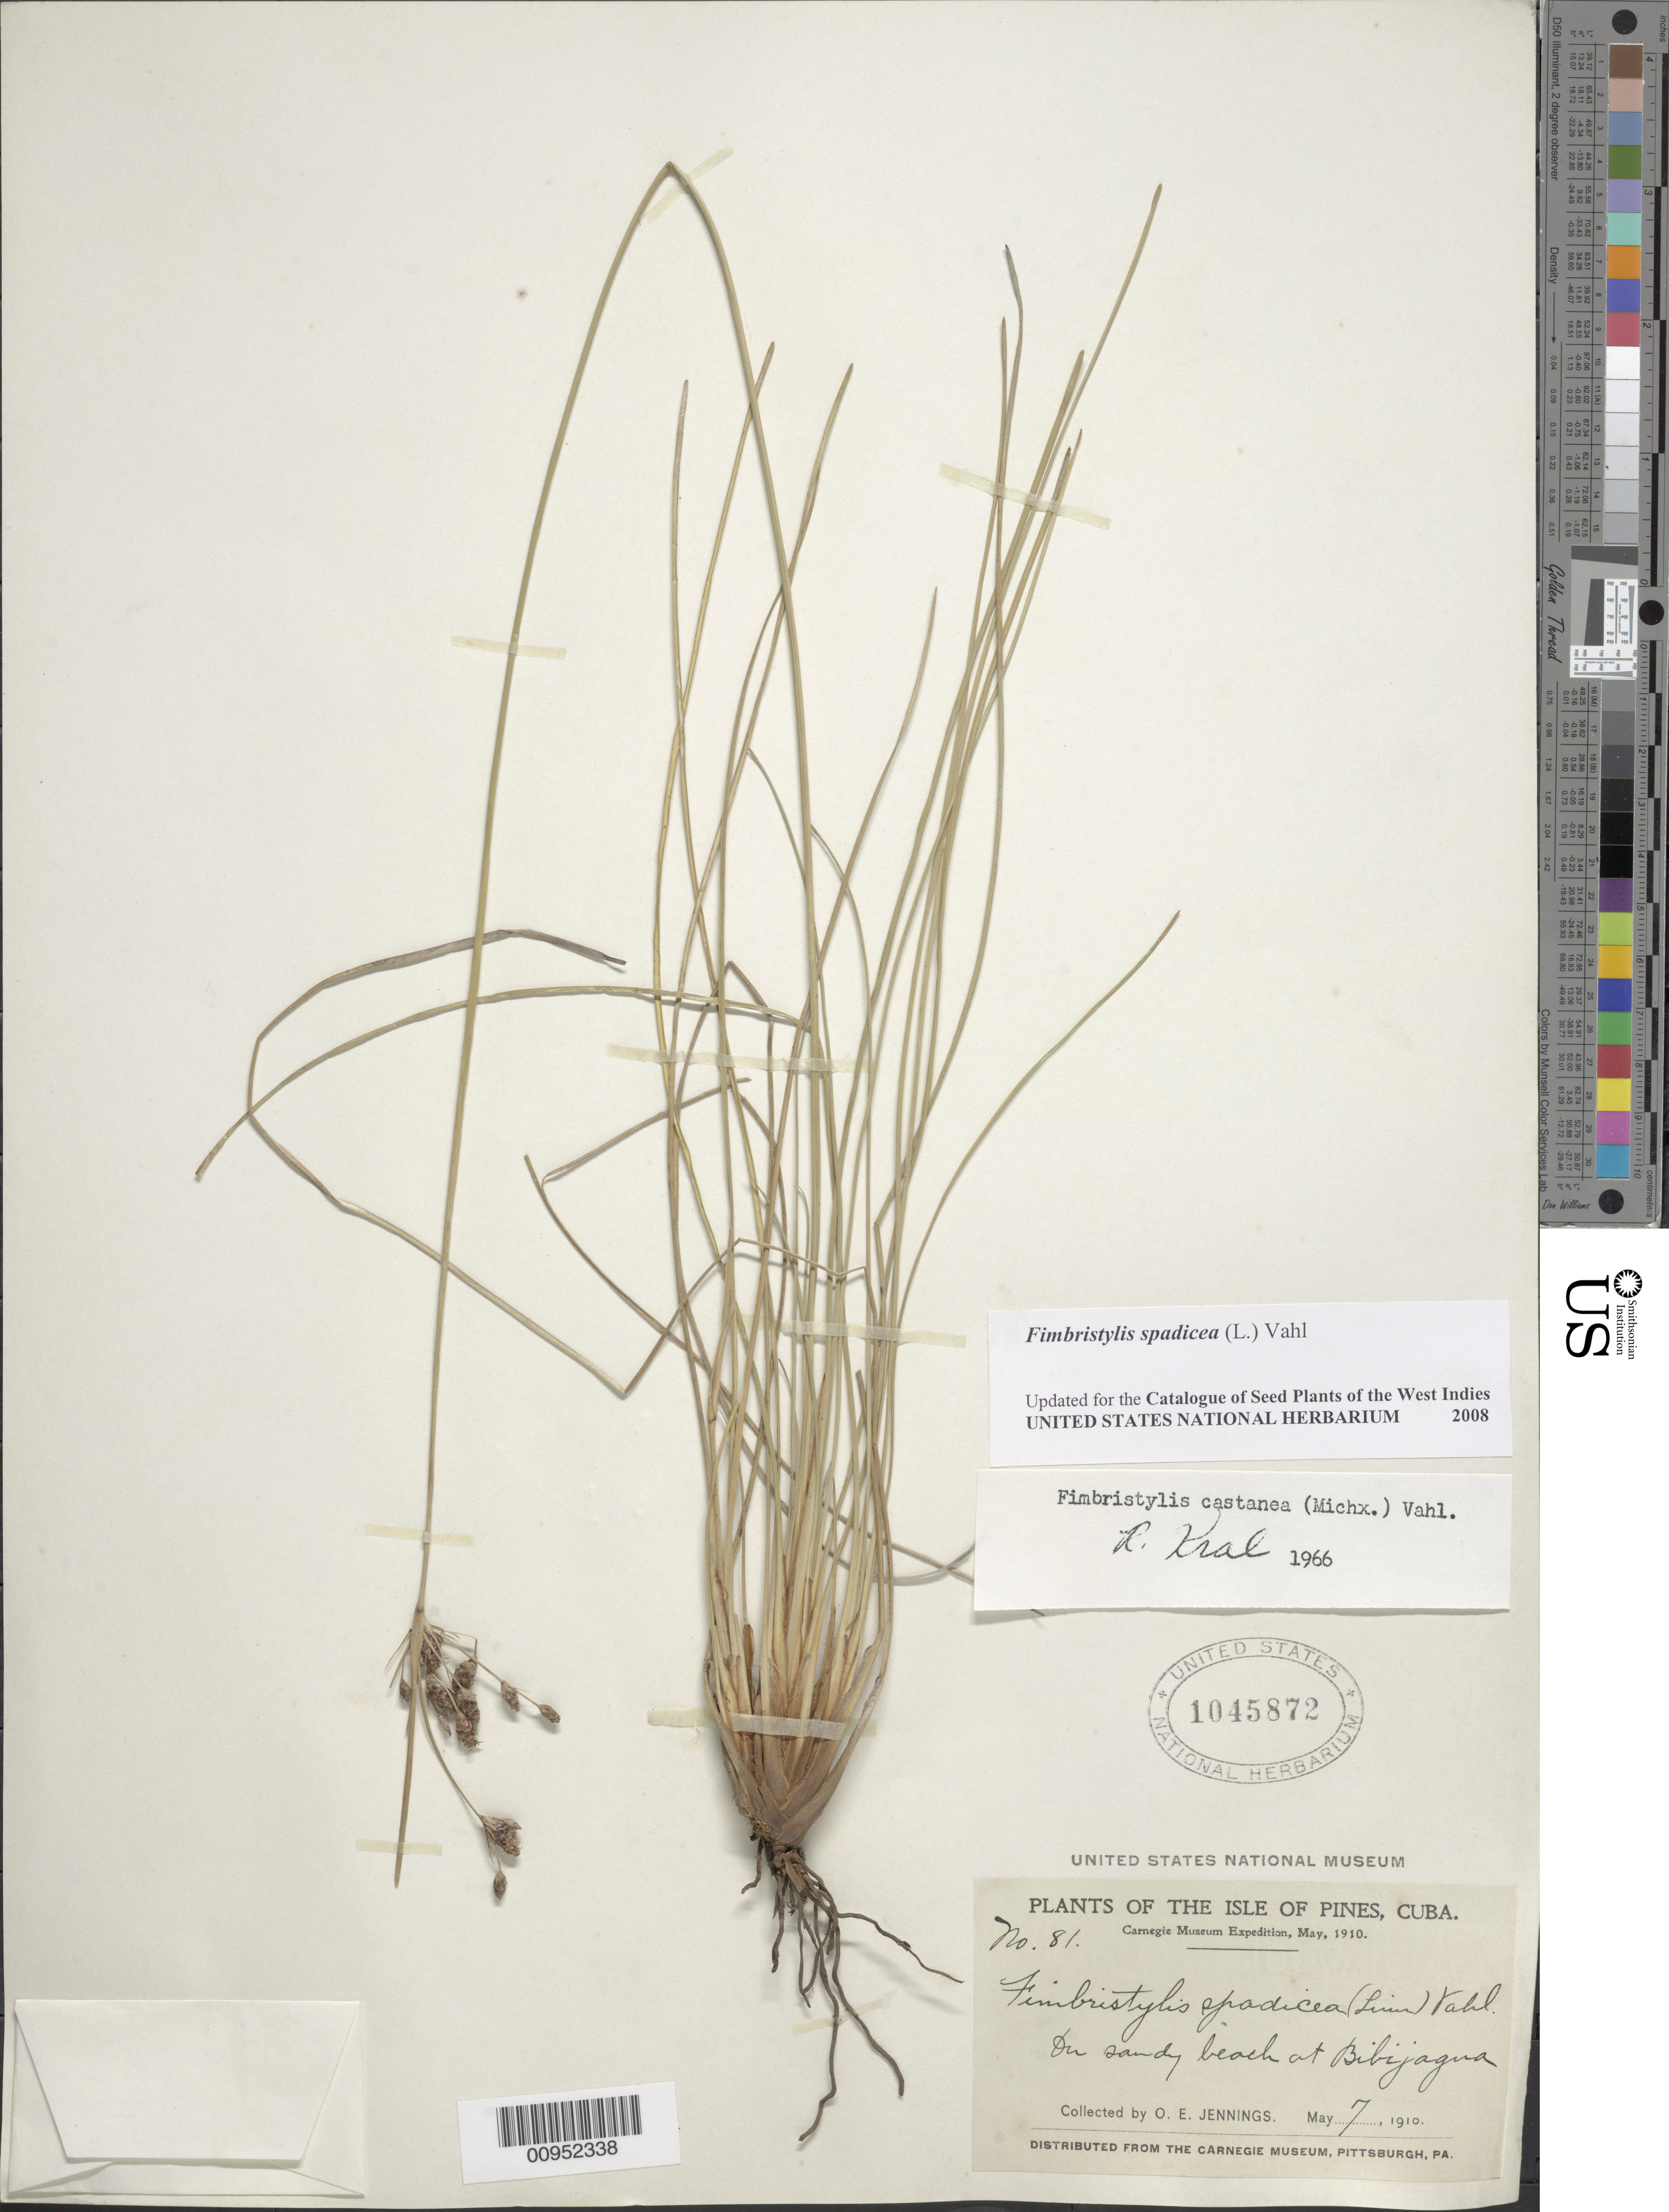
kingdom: Plantae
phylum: Tracheophyta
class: Liliopsida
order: Poales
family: Cyperaceae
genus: Fimbristylis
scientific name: Fimbristylis spadicea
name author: (L.) Vahl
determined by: Strong, M. T., (US), Smithsonian Institution - National Museum of Natural History (UNITED STATES)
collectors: O. E. Jennings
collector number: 81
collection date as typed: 07 May 1910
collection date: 1910-05-07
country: Cuba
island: Isla de la Juventud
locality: Isle of Pines, Beach at Bibijagua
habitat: On sandy beach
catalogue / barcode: US 1045872